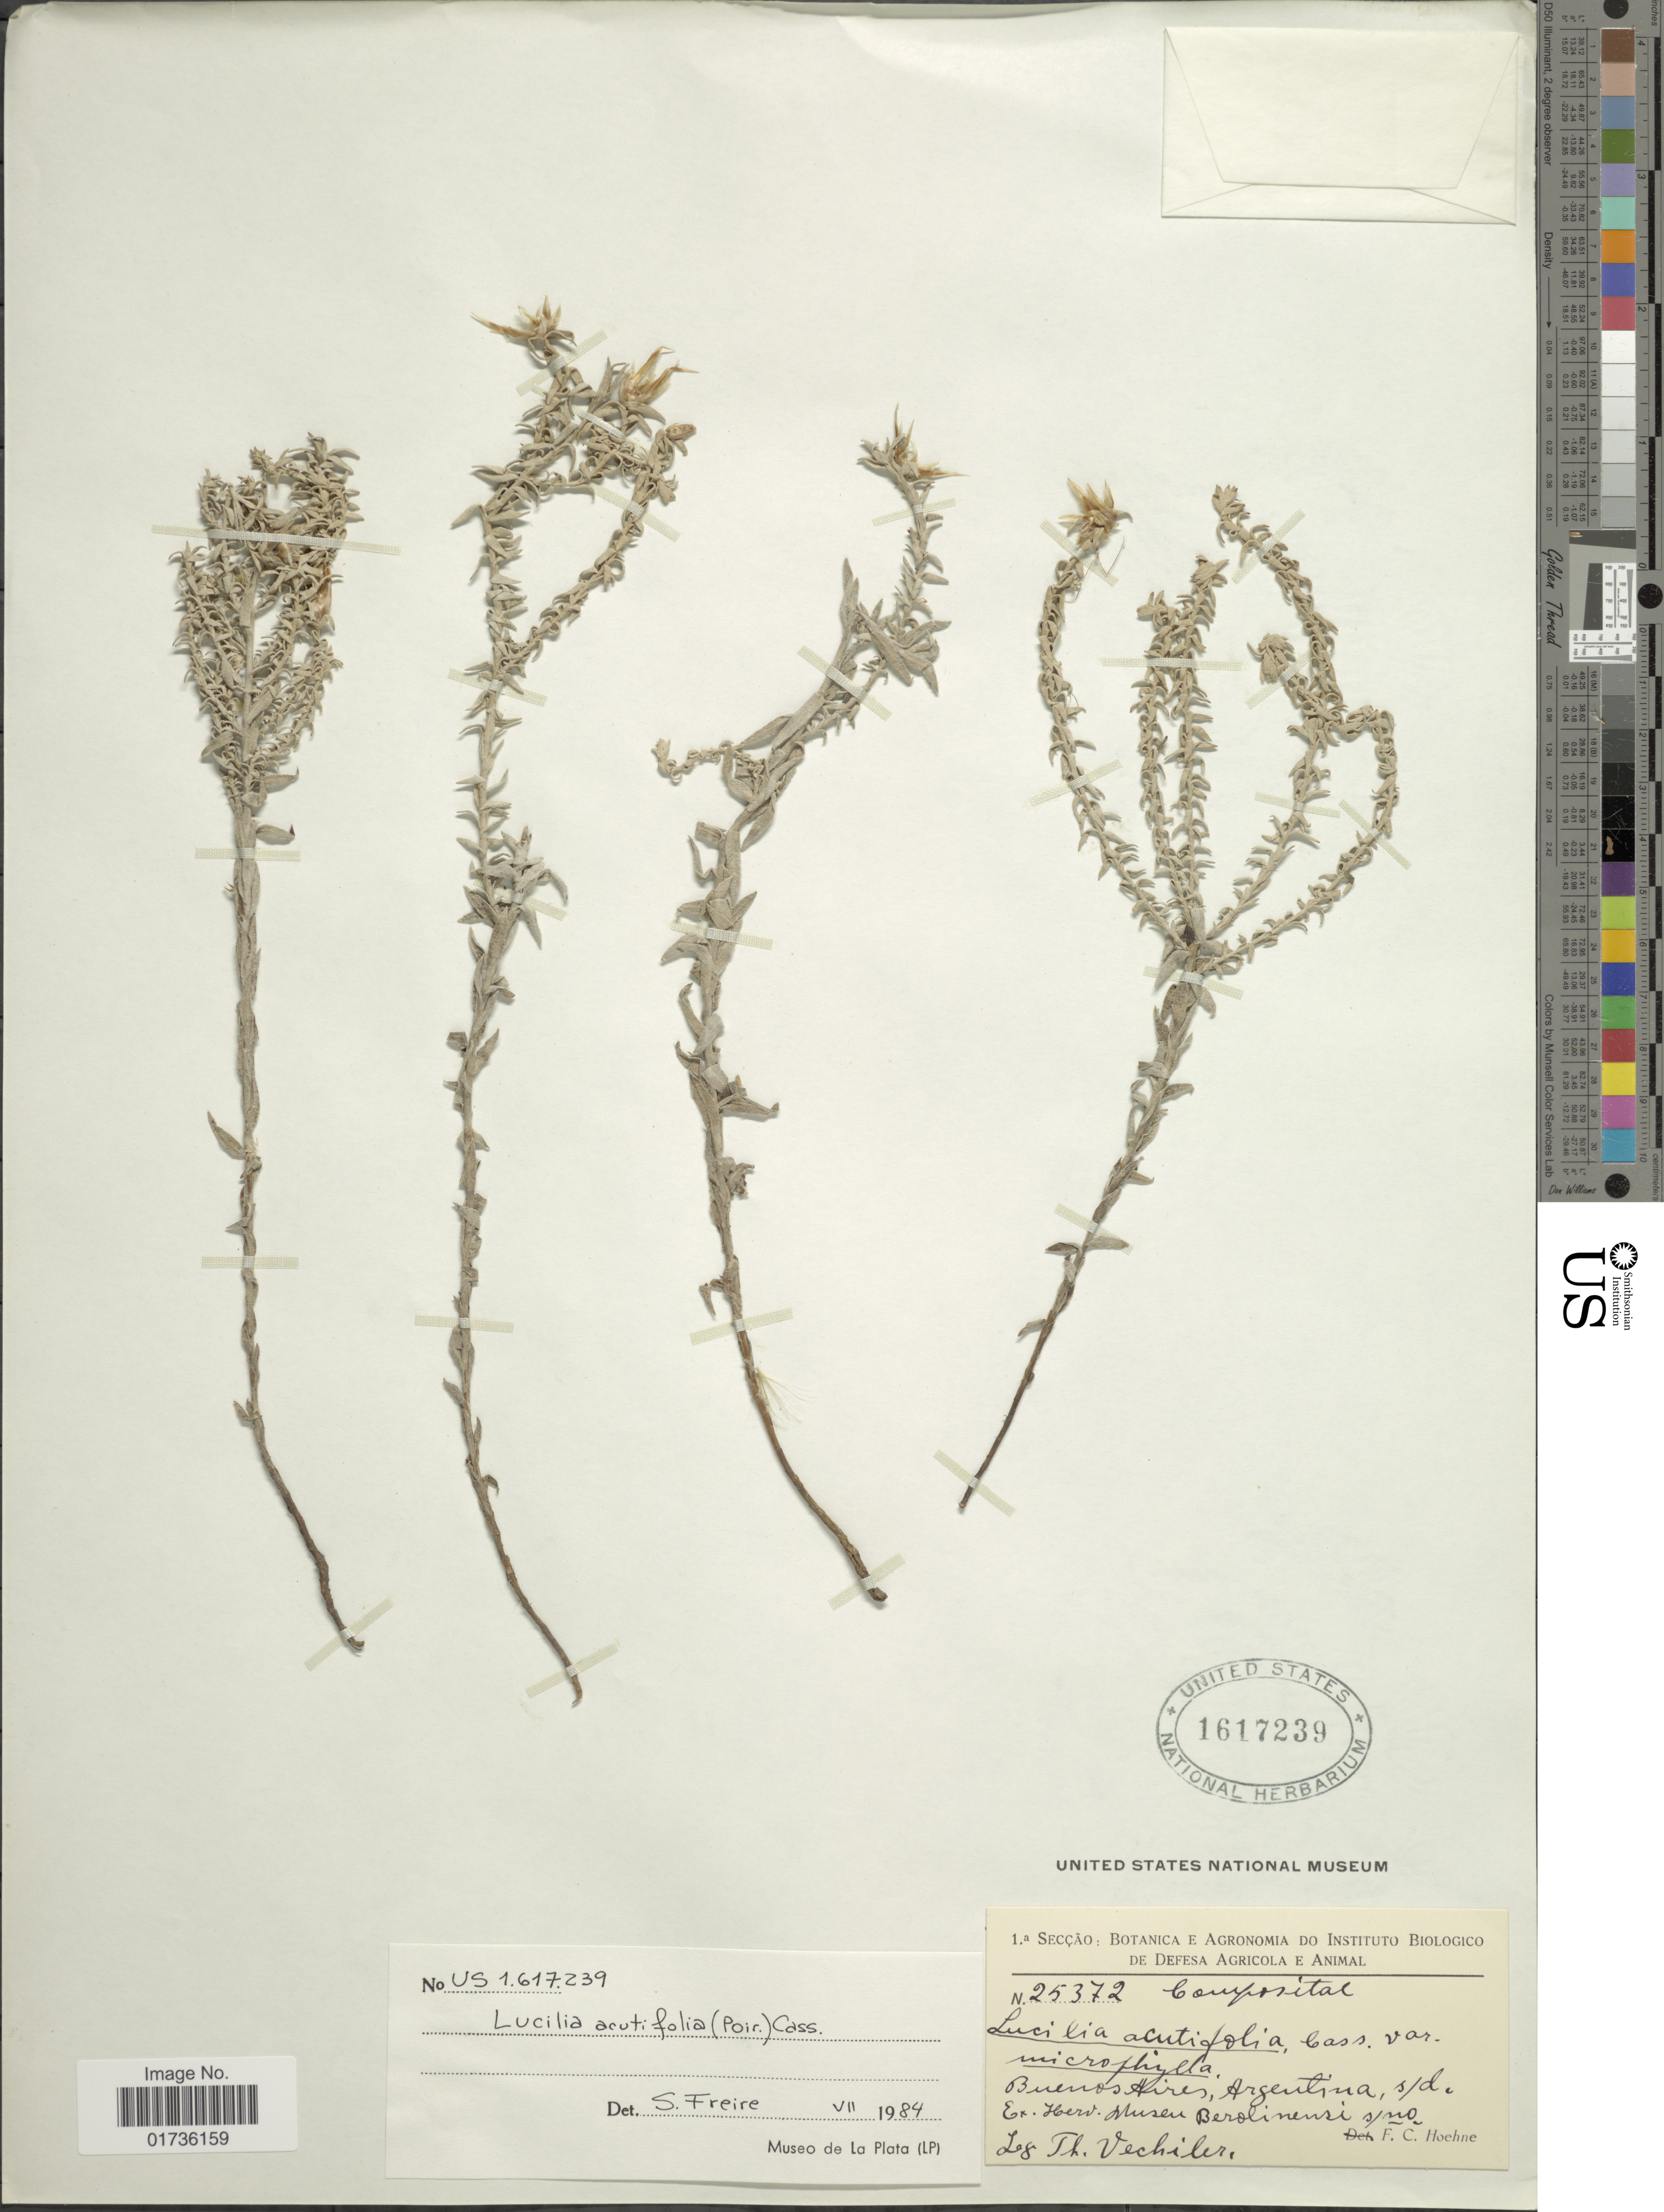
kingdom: Plantae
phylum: Tracheophyta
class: Magnoliopsida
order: Asterales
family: Asteraceae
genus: Lucilia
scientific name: Lucilia acutifolia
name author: (Poir.) Cass.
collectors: T. Vechiler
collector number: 25372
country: Argentina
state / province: Buenos Aires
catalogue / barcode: US 1617239